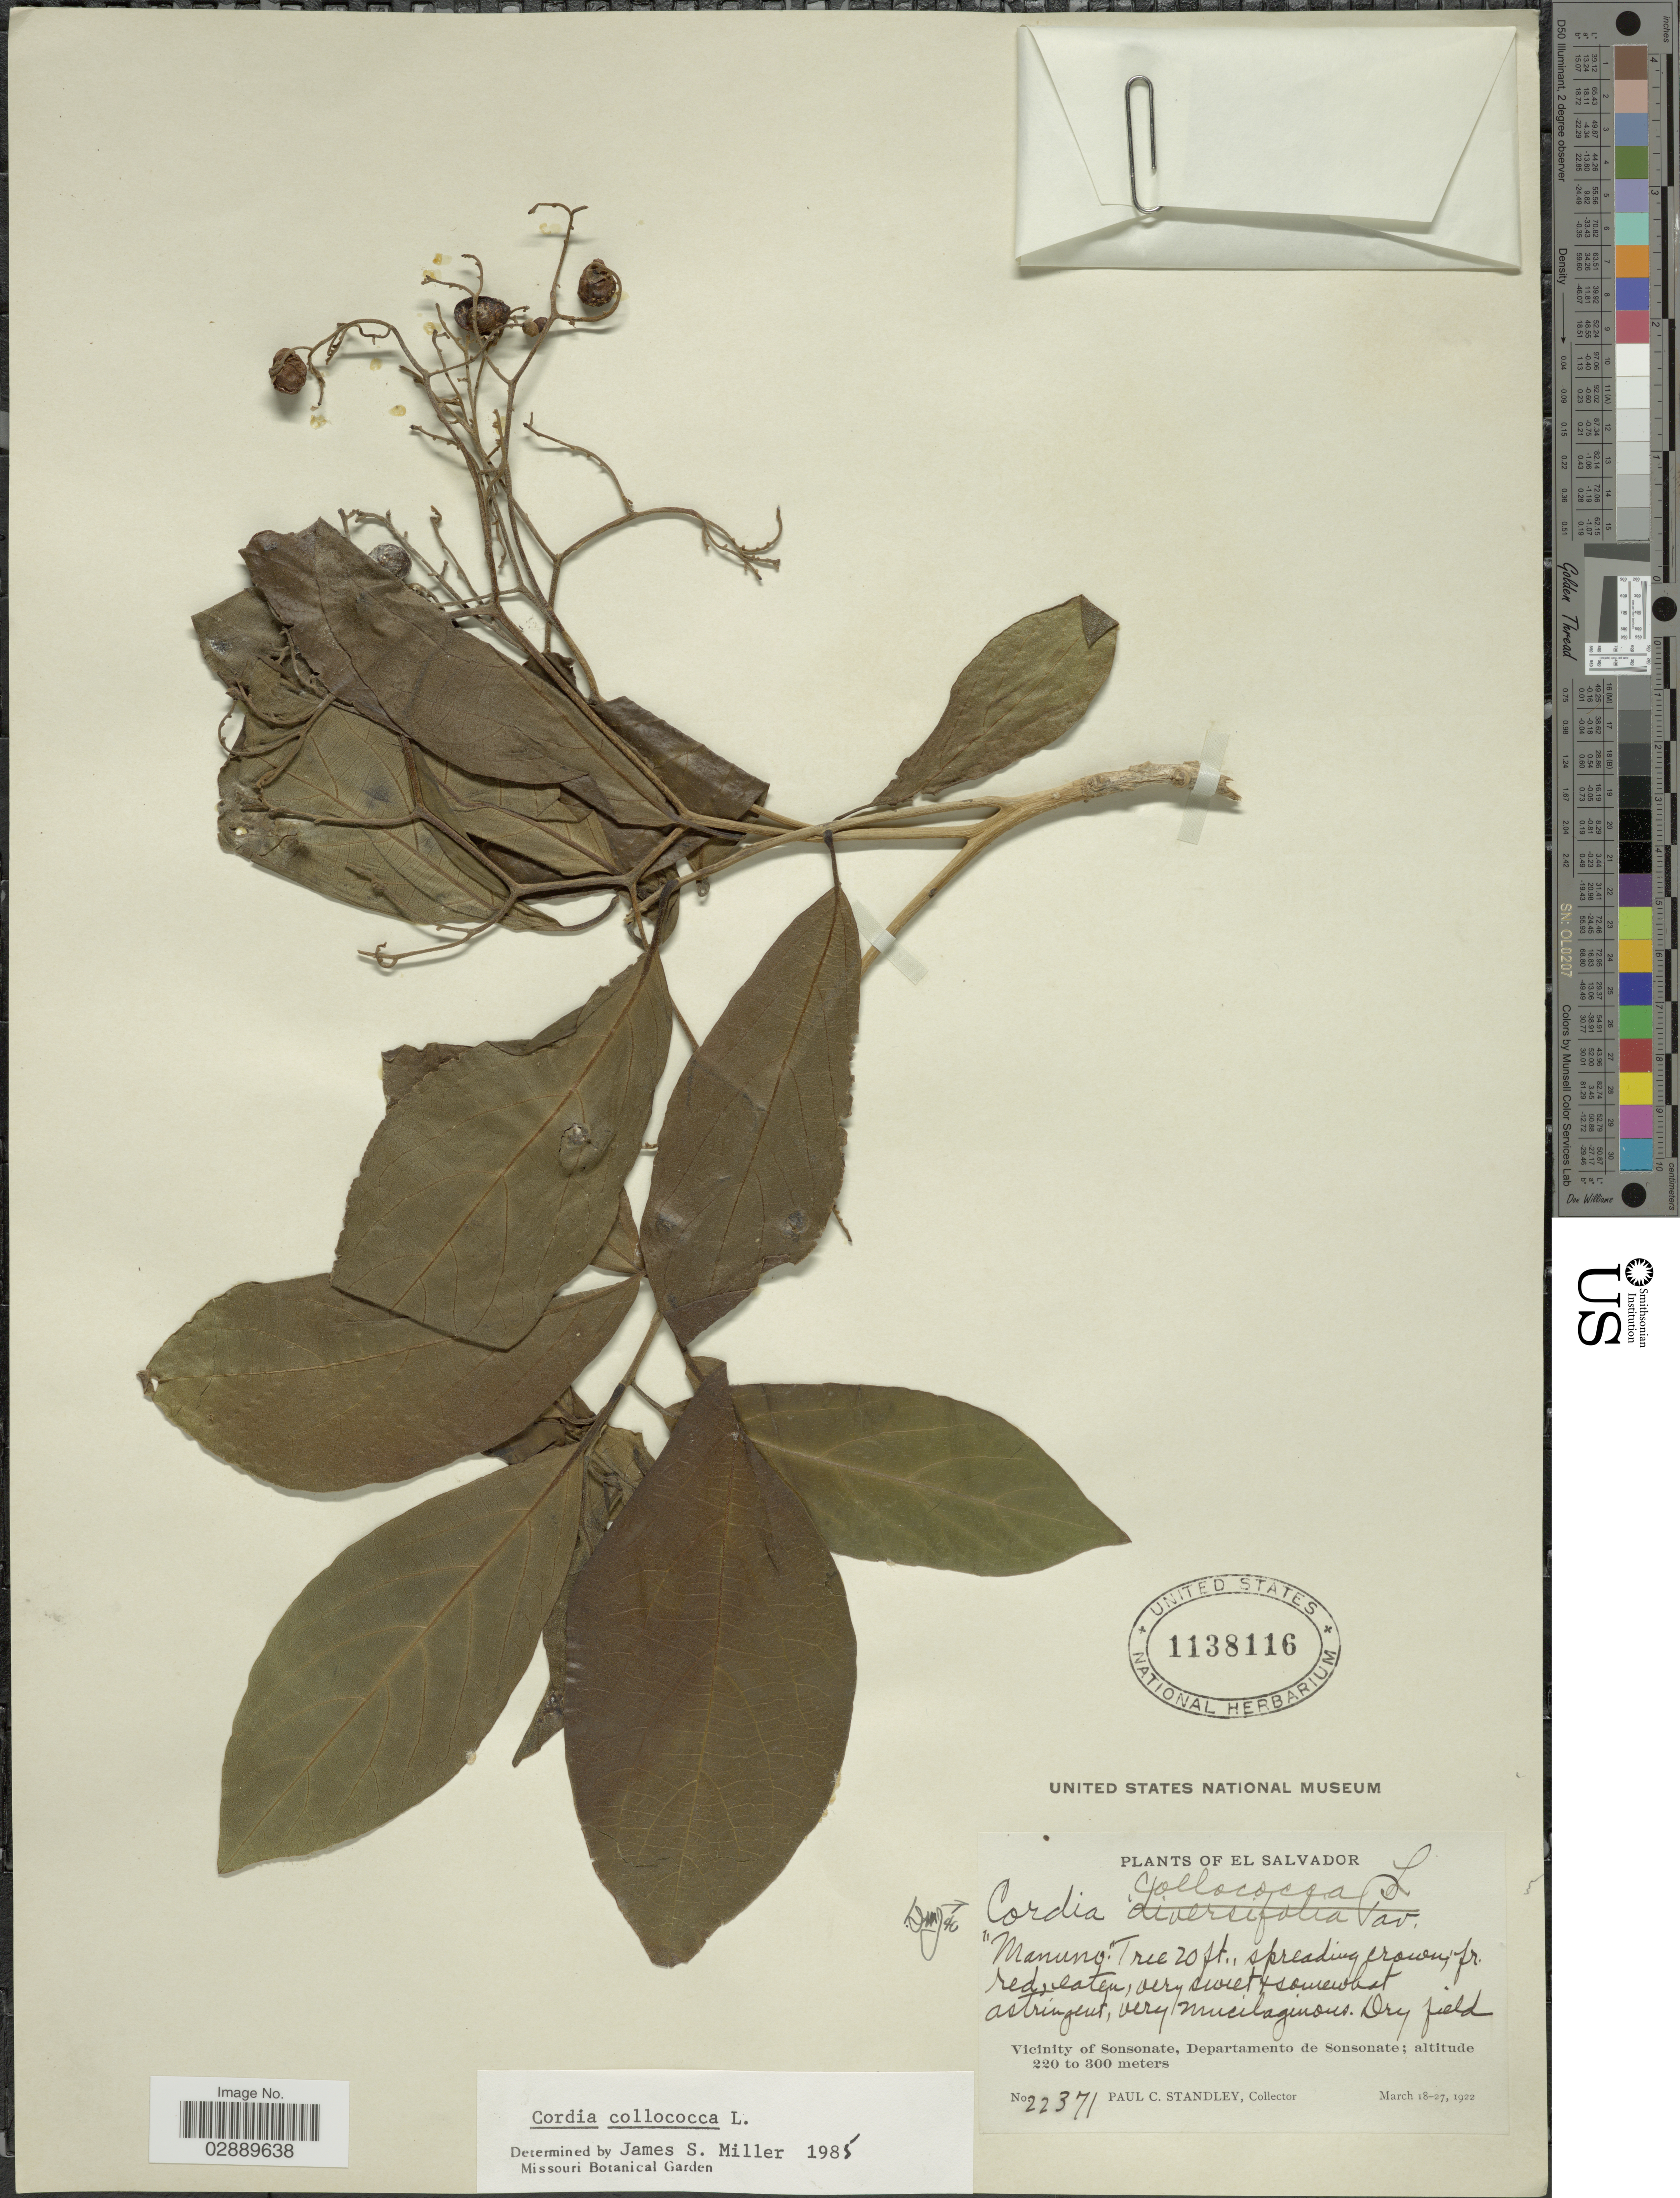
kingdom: Plantae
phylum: Tracheophyta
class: Magnoliopsida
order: Boraginales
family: Cordiaceae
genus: Cordia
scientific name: Cordia collococca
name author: L.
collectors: P. C. Standley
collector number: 22371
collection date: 1922-03-18/1922-03-27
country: El Salvador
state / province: Sonsonate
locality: Vicinity of Sonsonate, Departamento de Sonsonate.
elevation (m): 220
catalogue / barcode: US 1138116